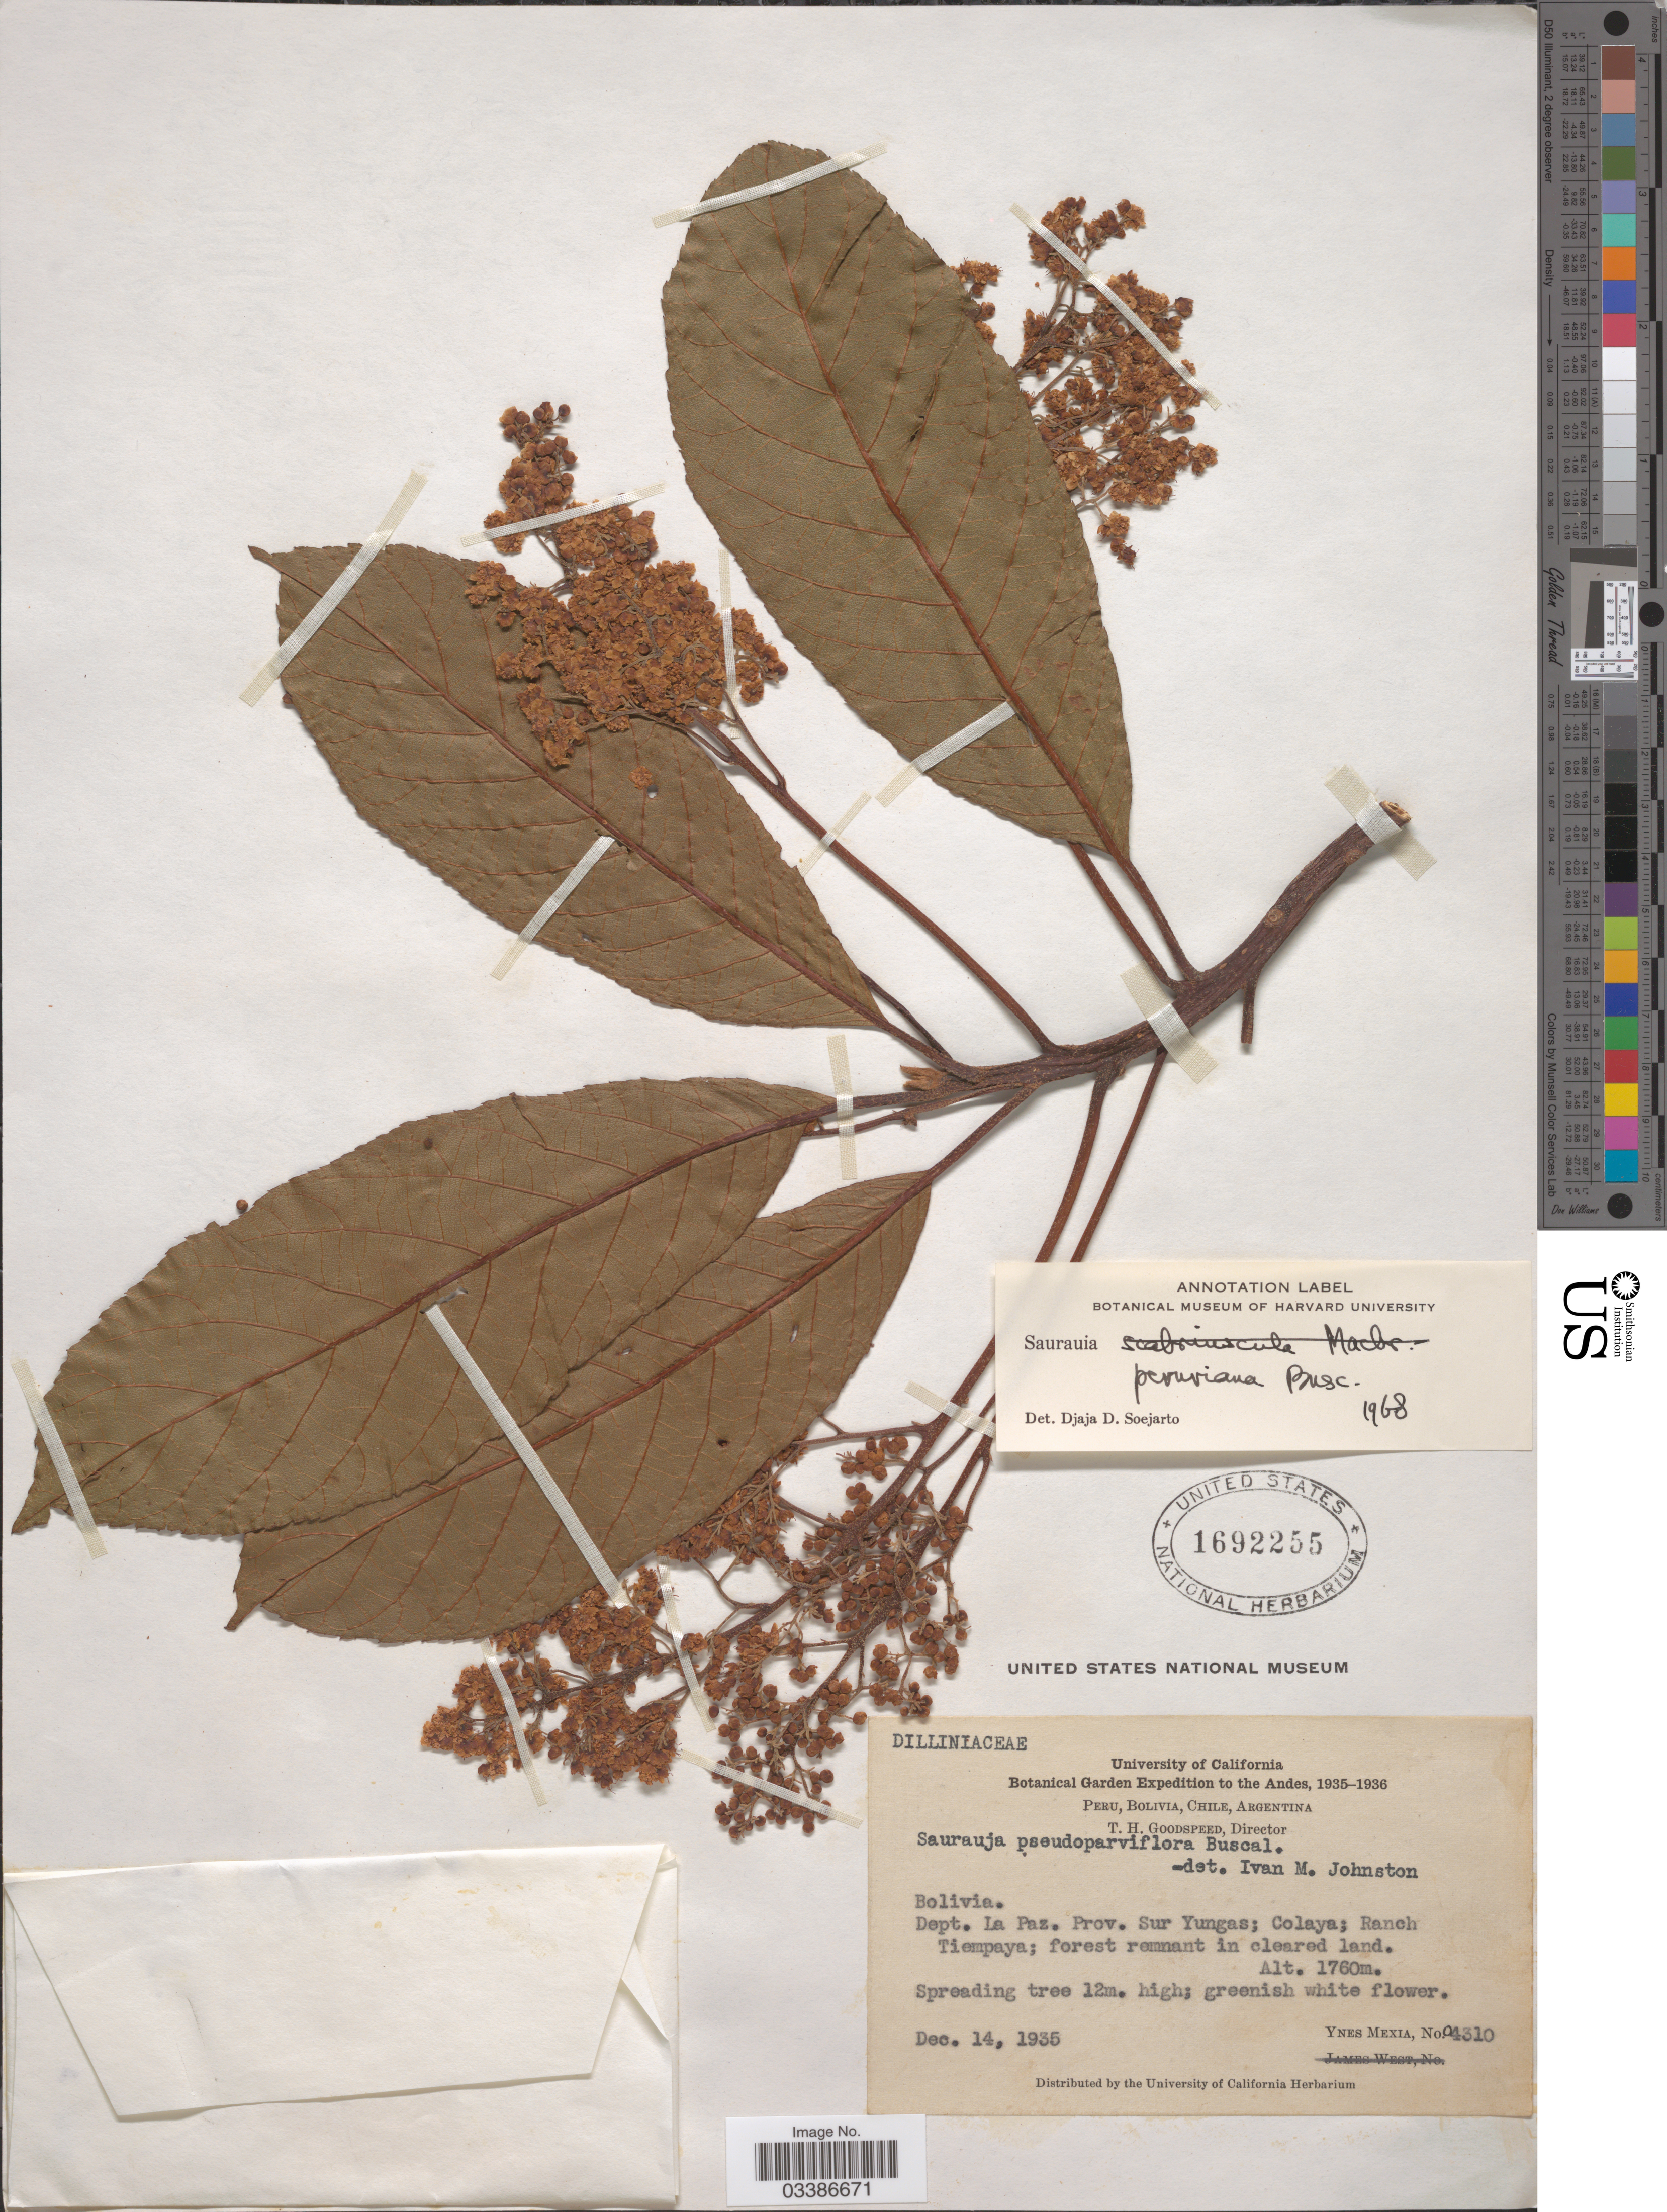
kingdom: Plantae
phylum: Tracheophyta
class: Magnoliopsida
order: Ericales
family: Actinidiaceae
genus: Saurauia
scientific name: Saurauia peruviana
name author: Buscal.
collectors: Y. Mexia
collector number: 04310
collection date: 1935-12-14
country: Bolivia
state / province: La Paz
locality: Andes. Dept. La Paz. Prov. Sur Yungas; Colaya; Ranch Tiempaya.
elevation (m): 1760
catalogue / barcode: US 1692255